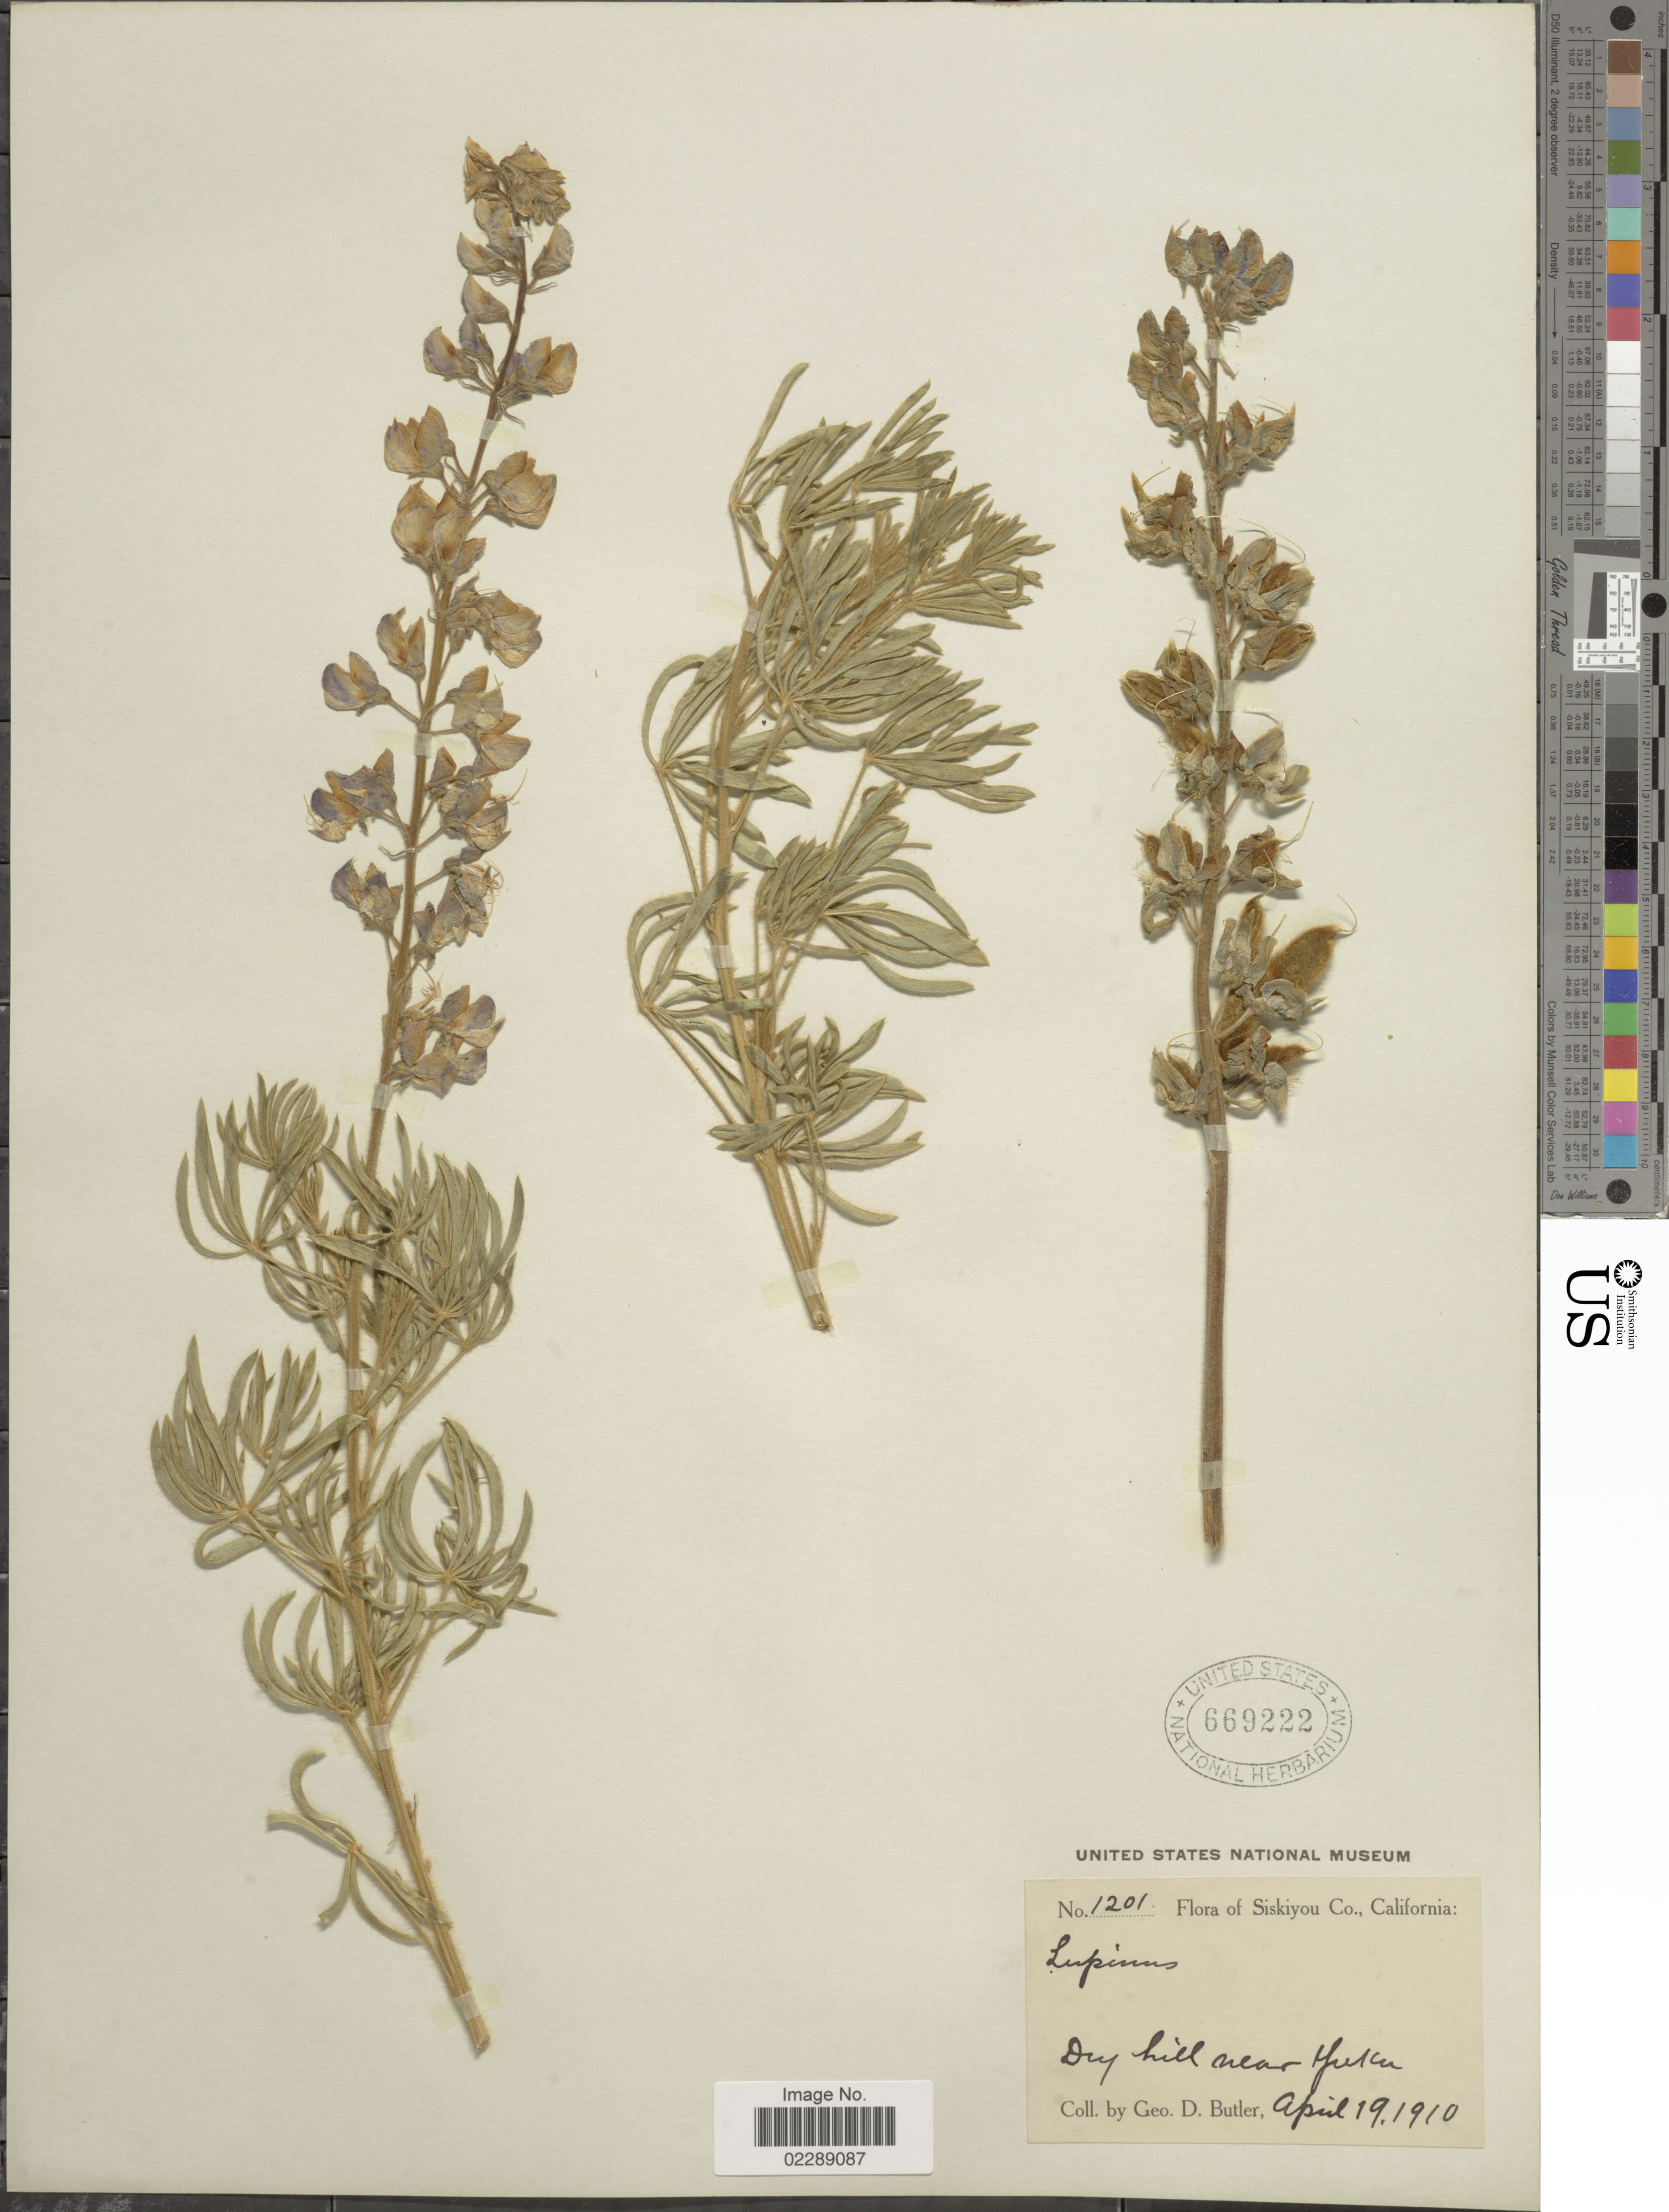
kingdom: Plantae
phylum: Tracheophyta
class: Magnoliopsida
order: Fabales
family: Fabaceae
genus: Lupinus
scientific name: Lupinus sp.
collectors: G. D. Butler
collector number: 1201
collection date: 1910-04-19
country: United States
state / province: California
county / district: Siskiyou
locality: Siskiyou Co, California, Dry hill near Yreta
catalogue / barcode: US 669222